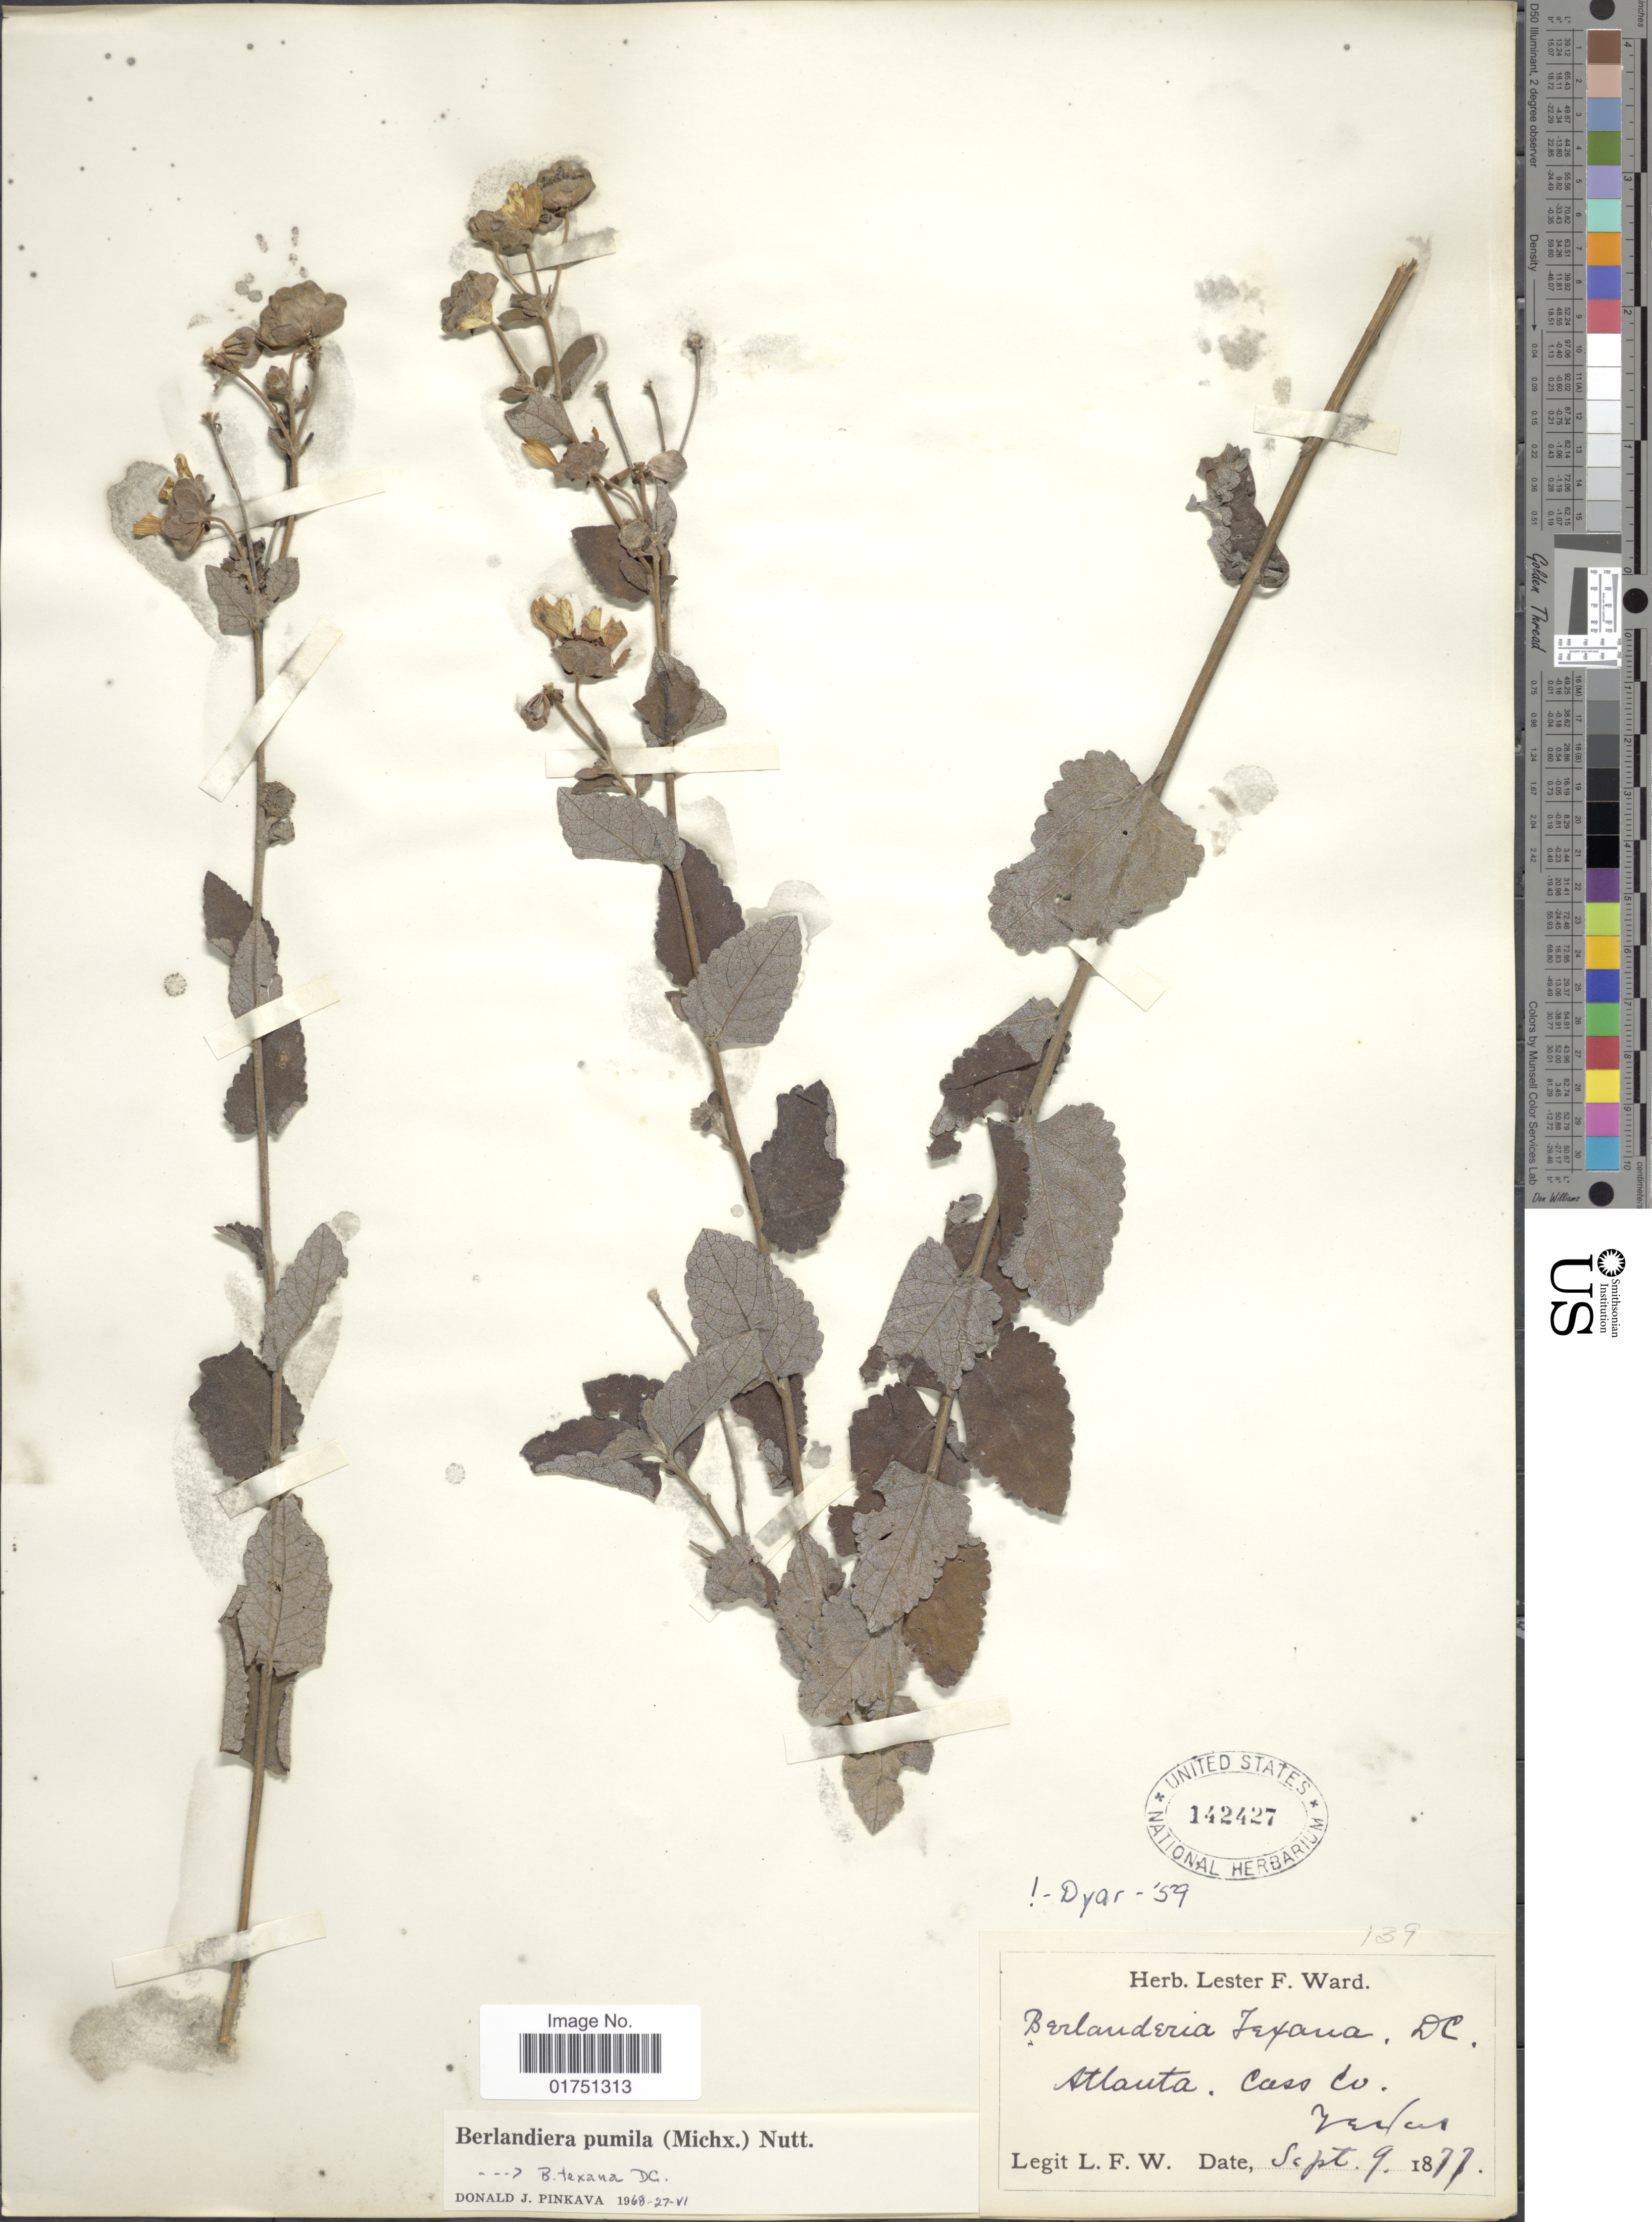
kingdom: Plantae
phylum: Tracheophyta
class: Magnoliopsida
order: Asterales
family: Asteraceae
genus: Berlandiera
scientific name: Berlandiera pumila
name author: (Michx.) Nutt.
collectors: L. F. Ward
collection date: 1877-09-09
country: United States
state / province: Texas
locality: Atlanta, Cass Co. Texas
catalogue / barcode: US 142427